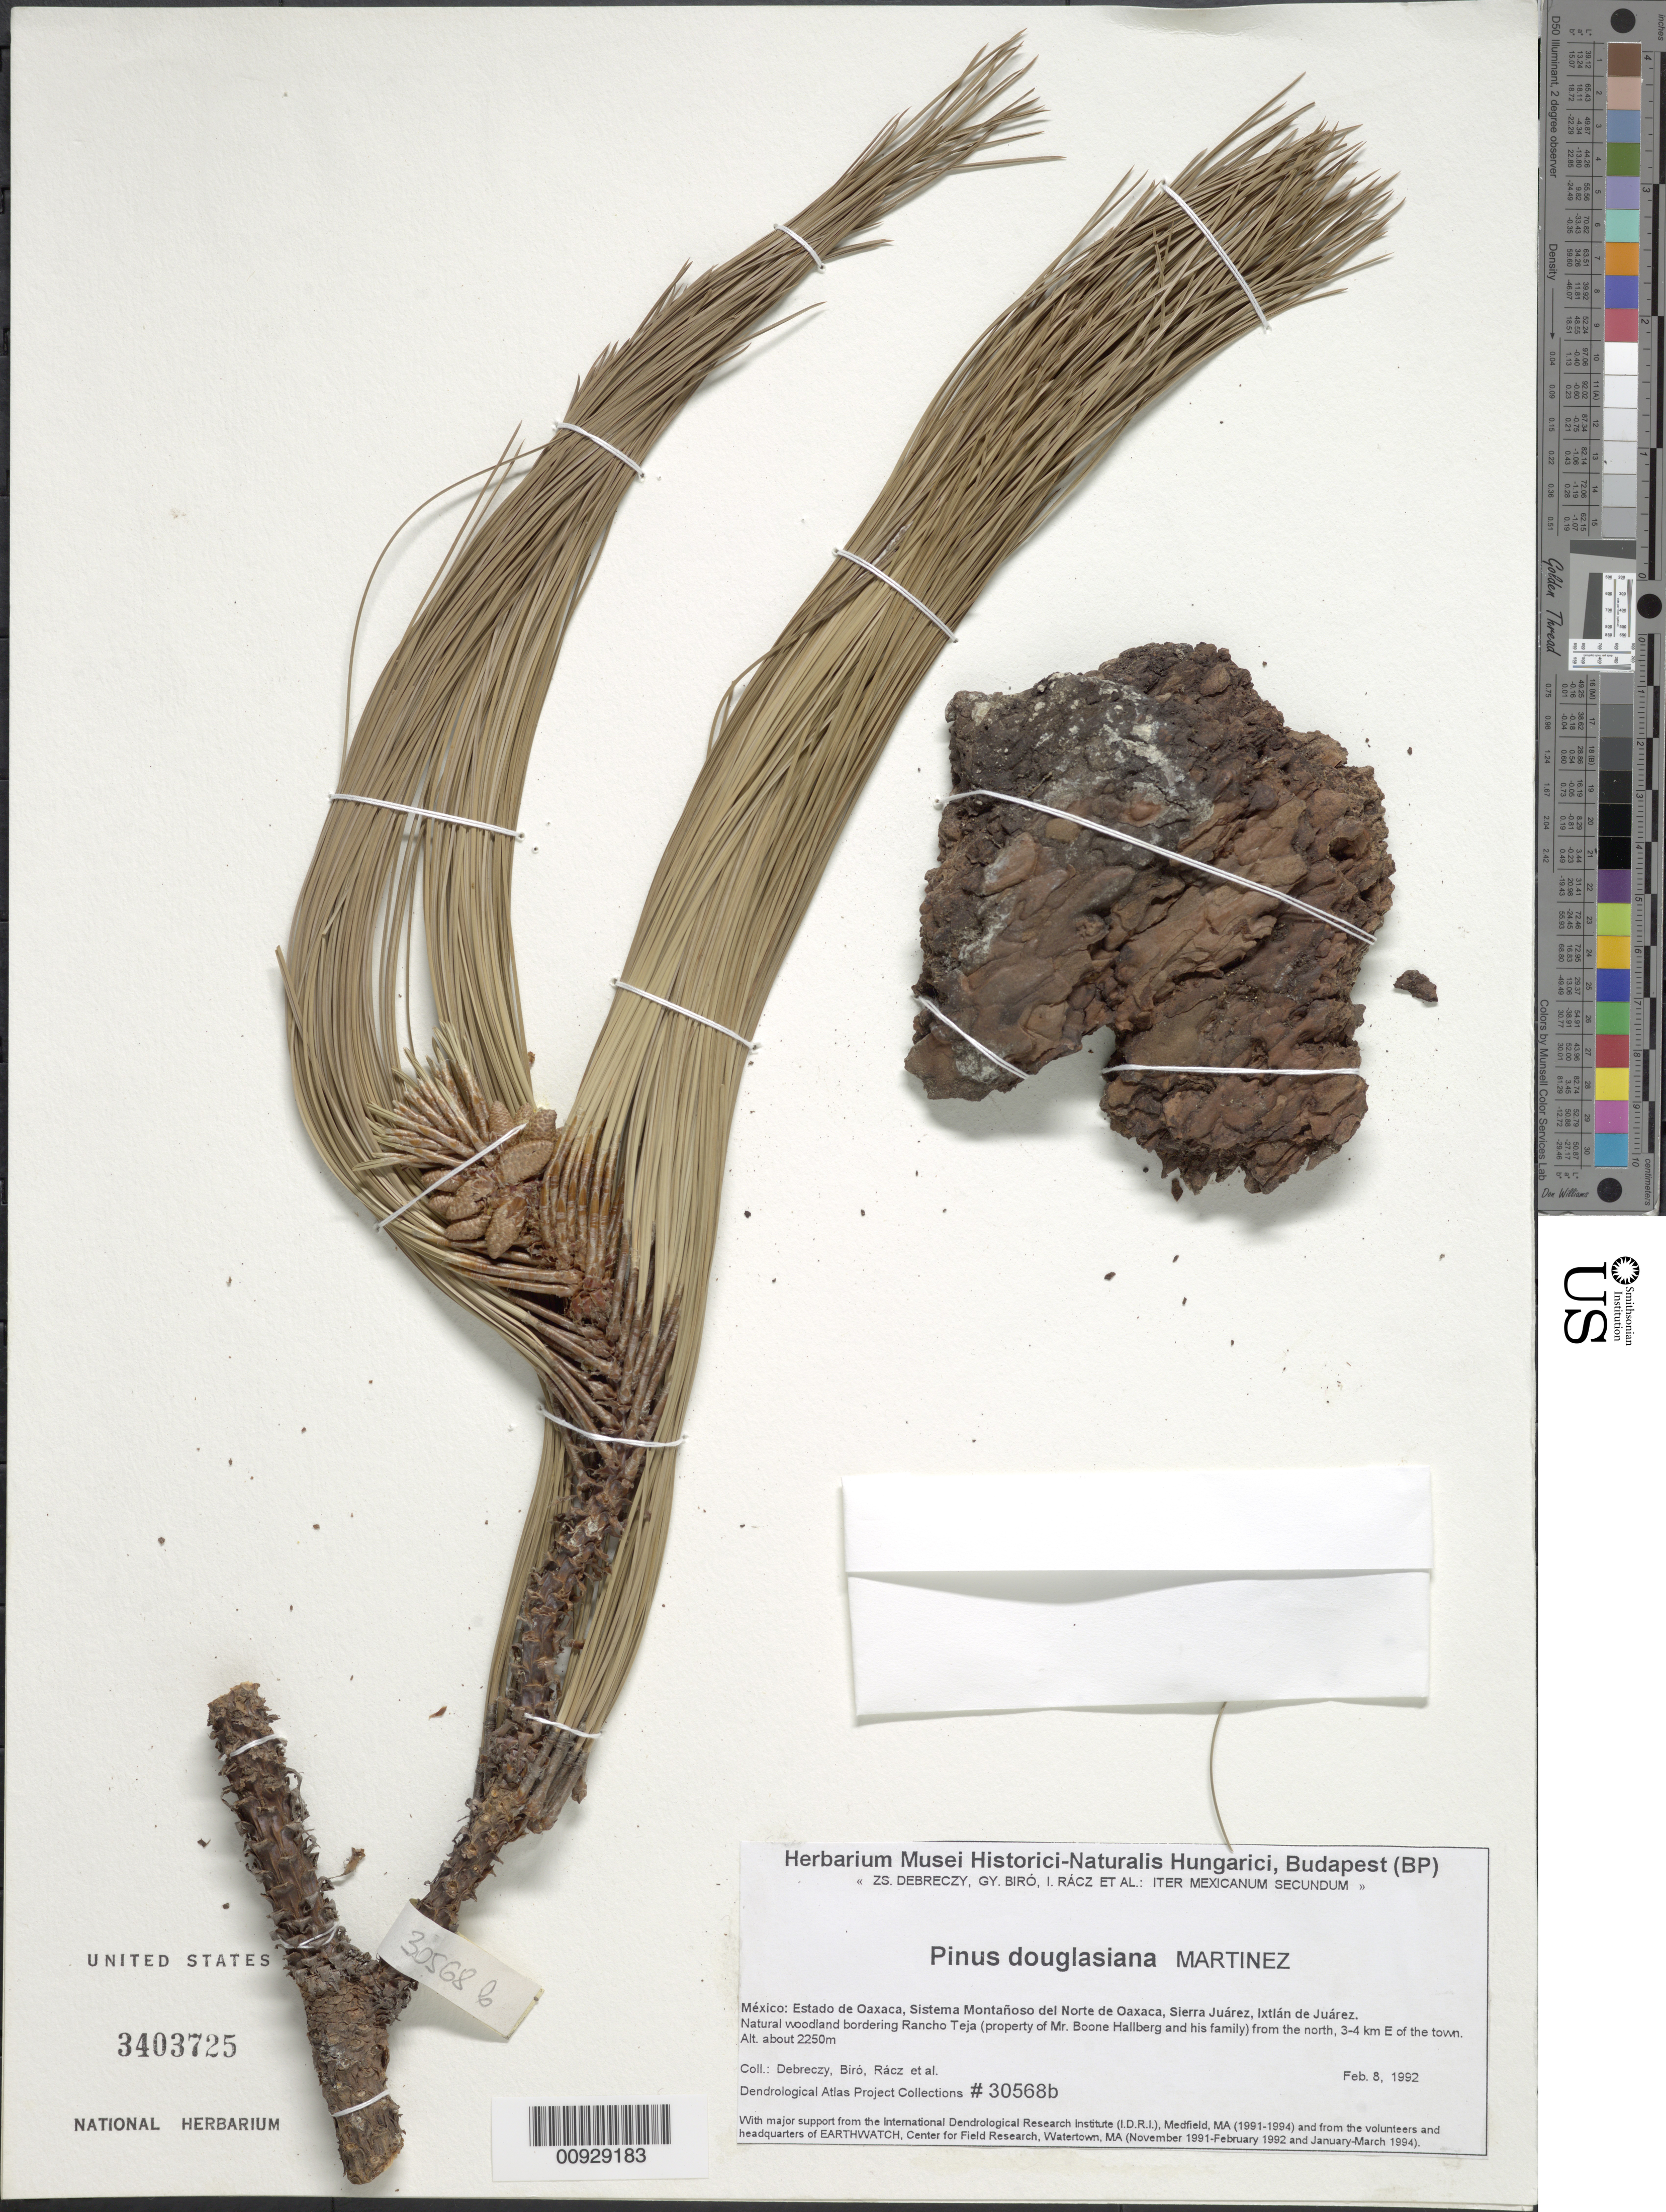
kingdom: Plantae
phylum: Tracheophyta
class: Pinopsida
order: Pinales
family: Pinaceae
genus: Pinus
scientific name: Pinus douglasiana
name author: Martínez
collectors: Z. Debreczy, G. Biro, Rácks, I. & et al.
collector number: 30568 b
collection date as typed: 08 Feb 1992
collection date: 1992-02-08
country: Mexico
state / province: Oaxaca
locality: Sistema Montañoso del Norte de Oaxaca, Sierra Juárez, Ixtlán de Juárez. Natural woodland bordering Rancho Teja (property of Mr. Boone Hallberg and his family) from the north, 3-4 km E of town.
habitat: Natural woodland.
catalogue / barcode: US 3403725